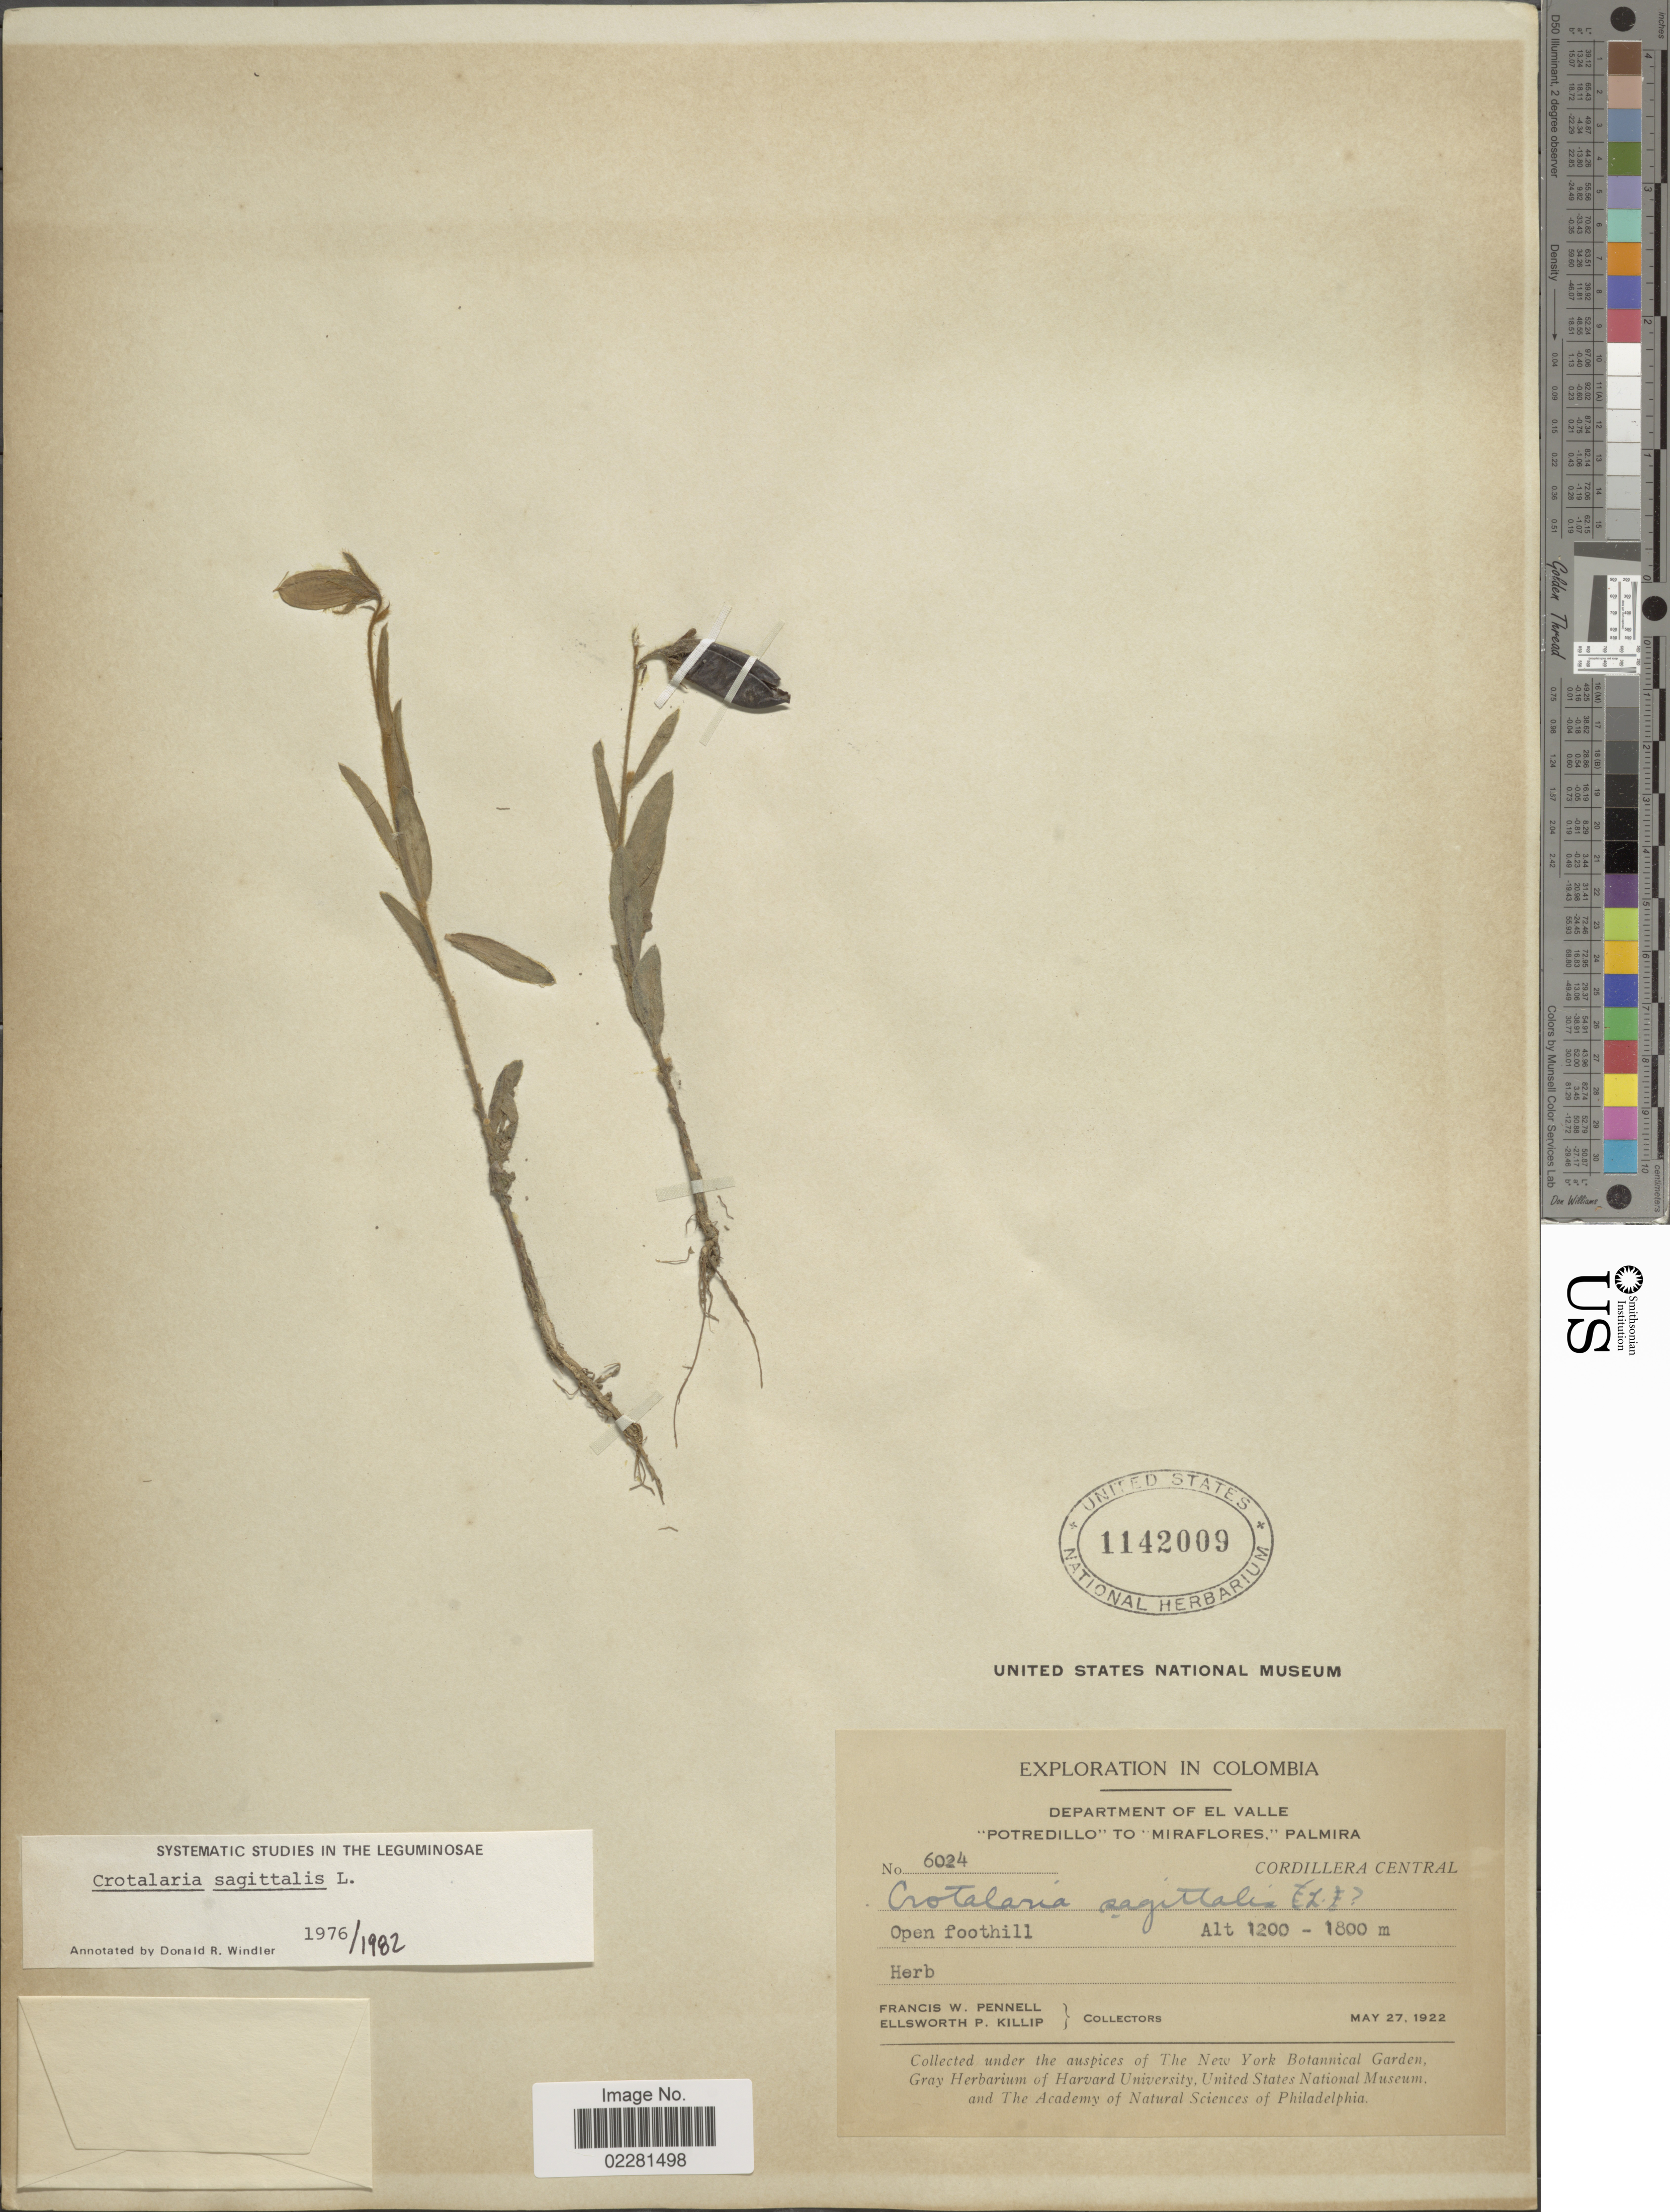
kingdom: Plantae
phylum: Tracheophyta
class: Magnoliopsida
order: Fabales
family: Fabaceae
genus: Crotalaria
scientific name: Crotalaria sagittalis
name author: L.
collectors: F. W. Pennell & E. P. Killip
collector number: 6024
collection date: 1922-05-27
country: Colombia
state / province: Valle del Cauca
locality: Department of El Valle, Potredillo to Miraflores, Palmira, Cordillera Central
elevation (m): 1200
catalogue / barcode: US 1142009